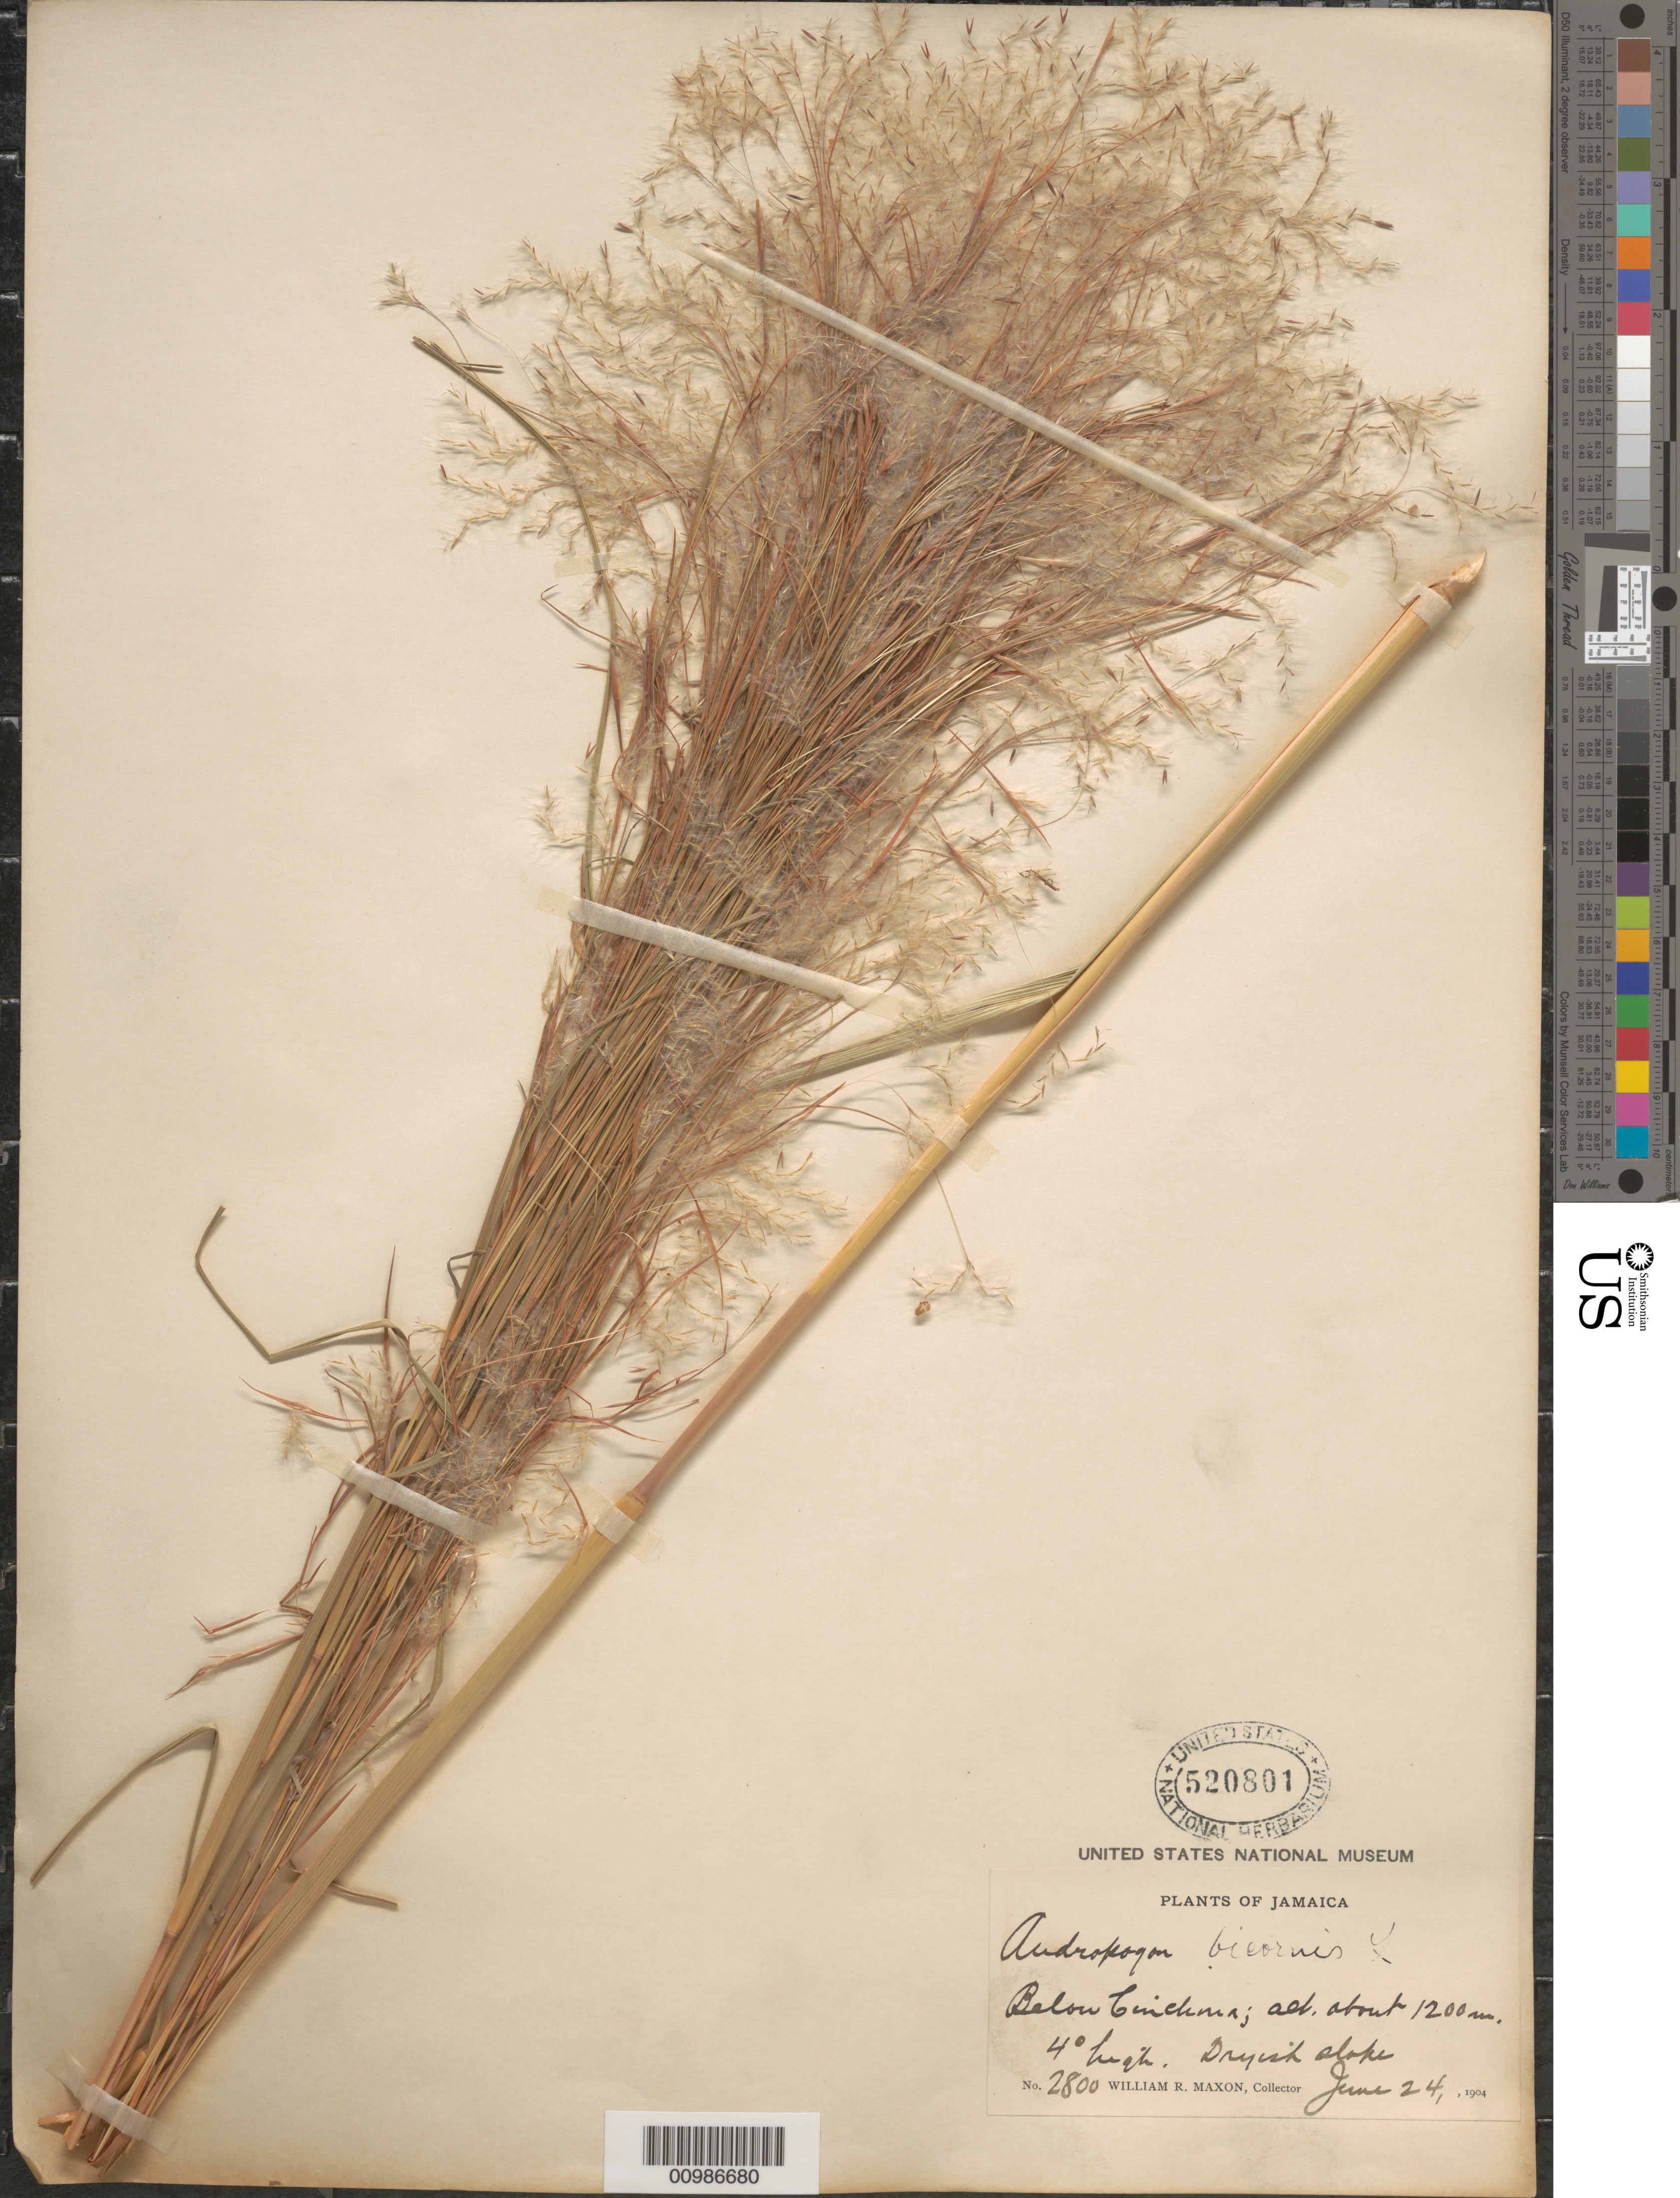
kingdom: Plantae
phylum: Tracheophyta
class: Liliopsida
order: Poales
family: Poaceae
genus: Andropogon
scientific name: Andropogon bicornis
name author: L.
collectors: W. R. Maxon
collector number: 2800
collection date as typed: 24 Jun 1904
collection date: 1904-06-24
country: Jamaica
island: Jamaica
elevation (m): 1200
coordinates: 0 N, 0 E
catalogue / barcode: US 520801